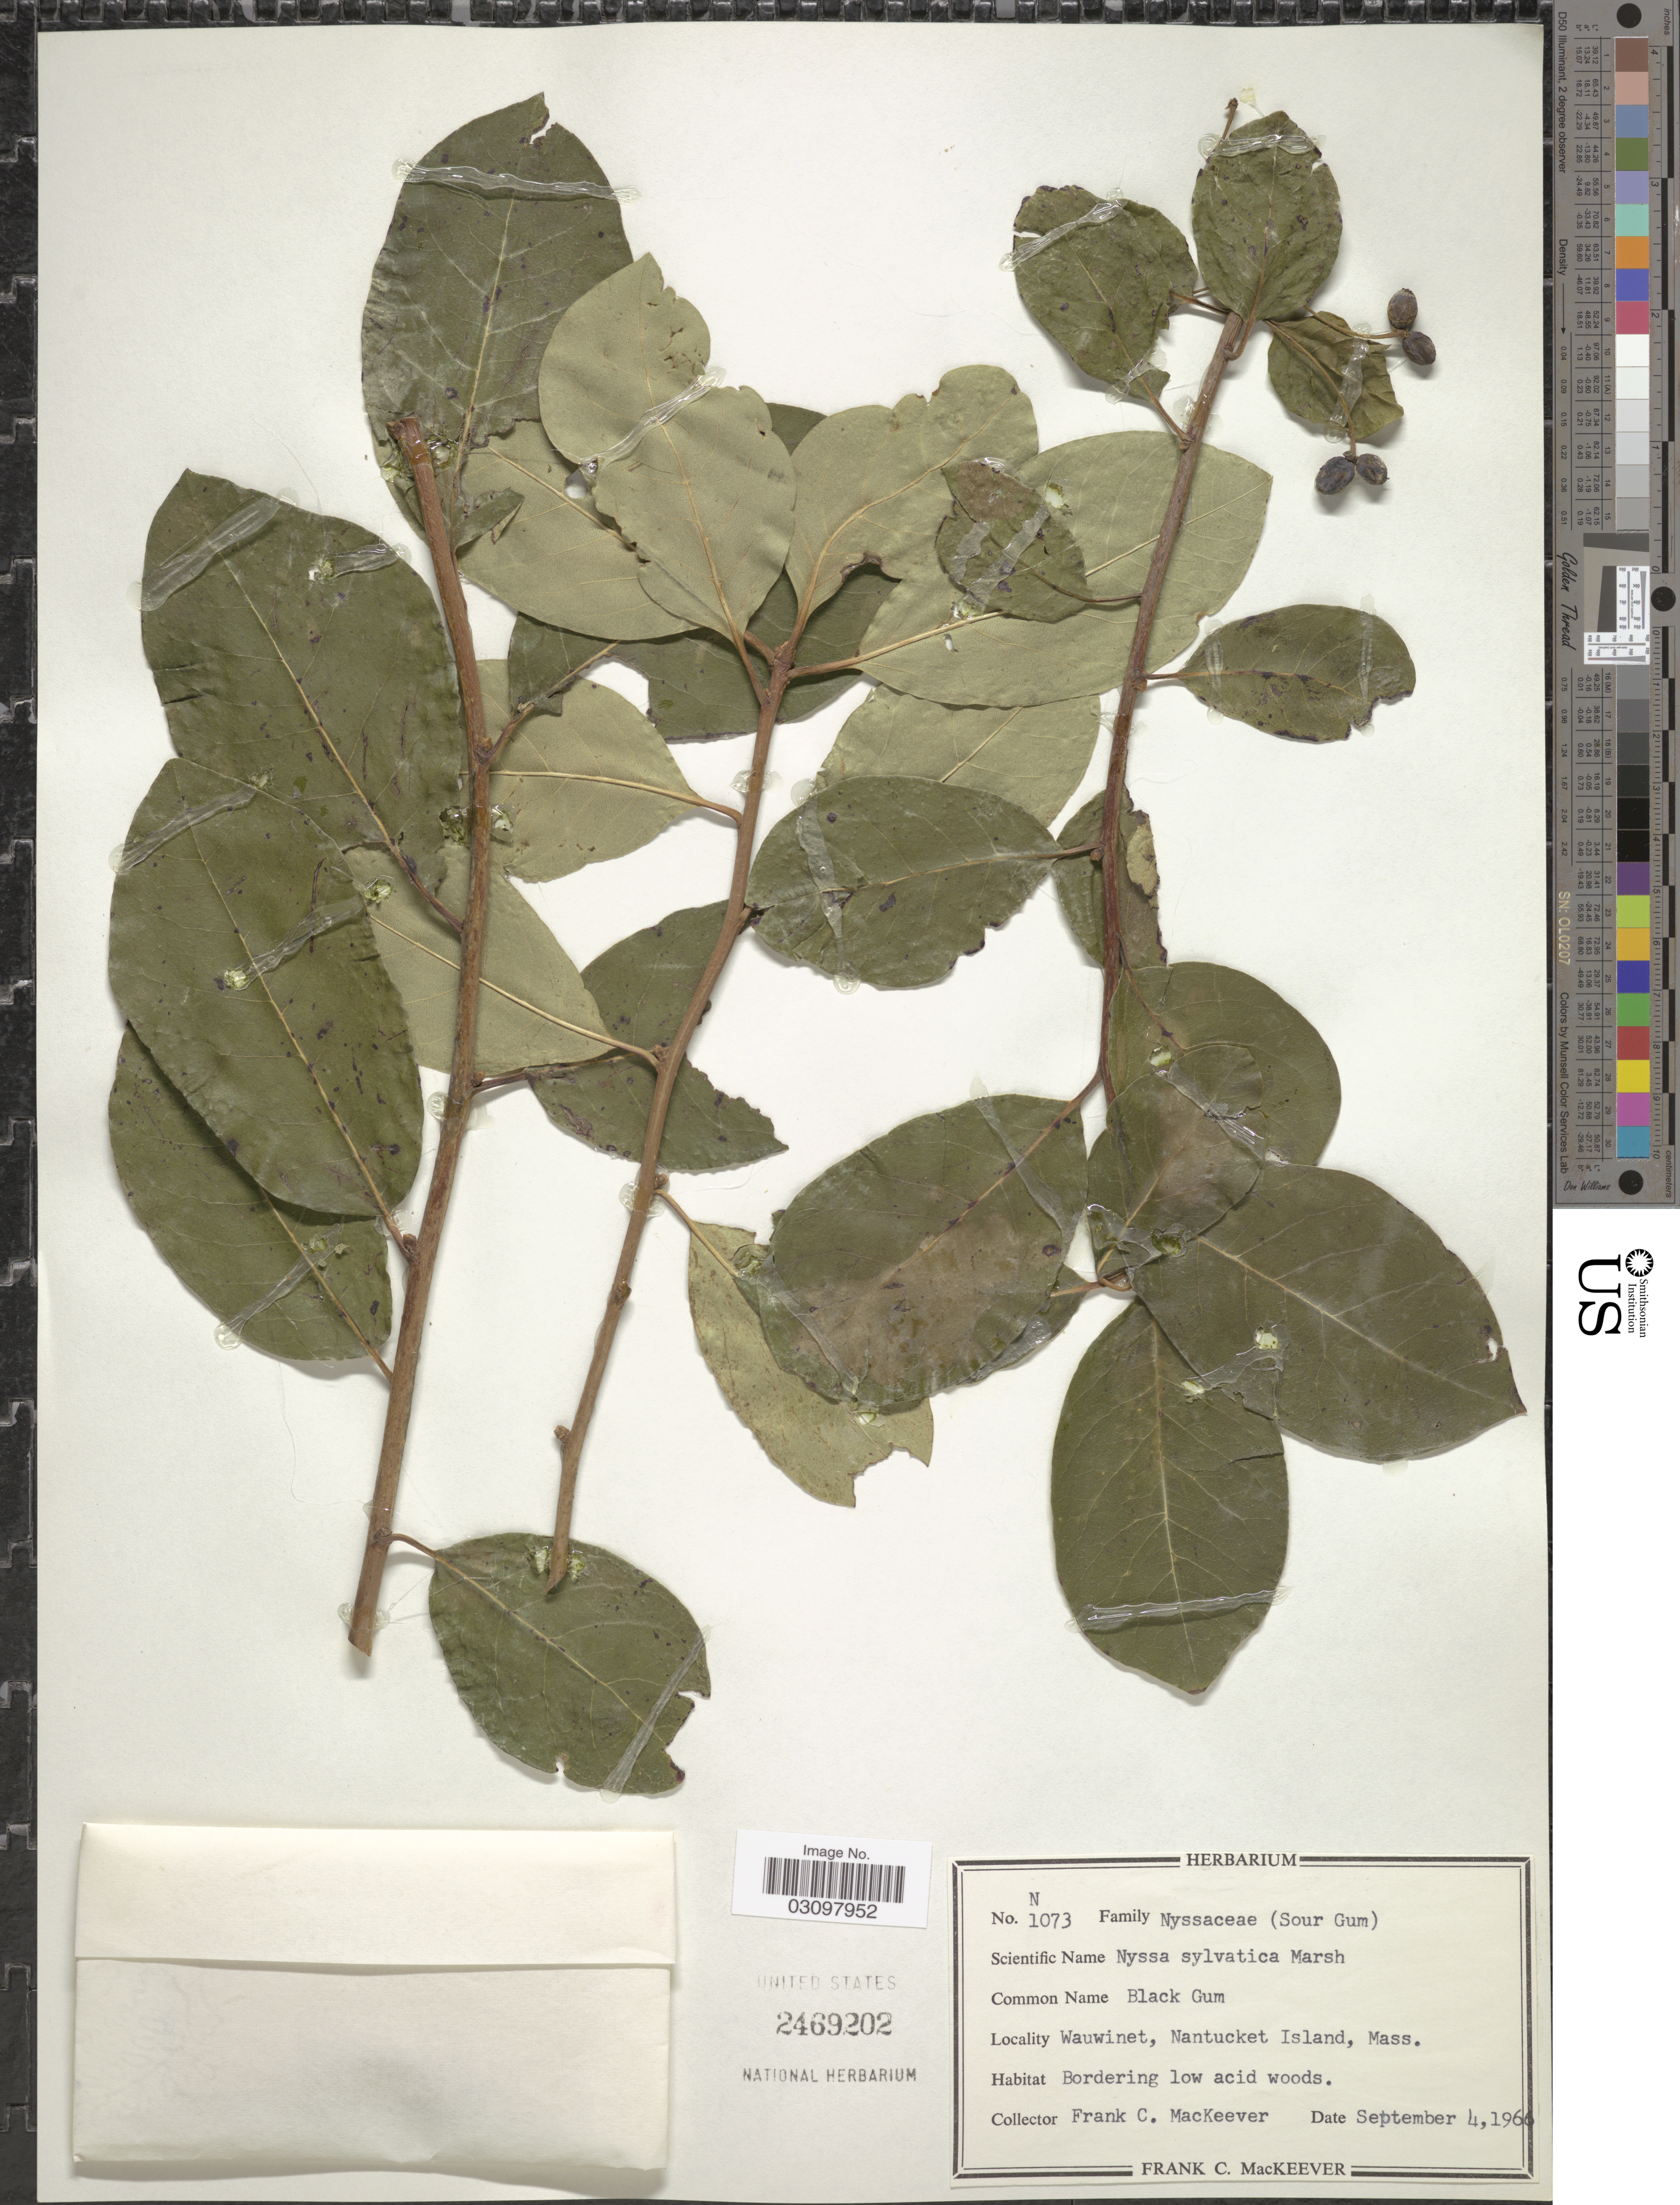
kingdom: Plantae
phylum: Tracheophyta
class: Magnoliopsida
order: Cornales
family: Nyssaceae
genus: Nyssa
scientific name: Nyssa sylvatica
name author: Marshall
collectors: F. C. MacKeever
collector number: N1073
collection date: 1966-09-04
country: United States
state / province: Massachusetts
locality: Wauwinet, Nantucket Island, Mass.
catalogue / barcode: US 2469202